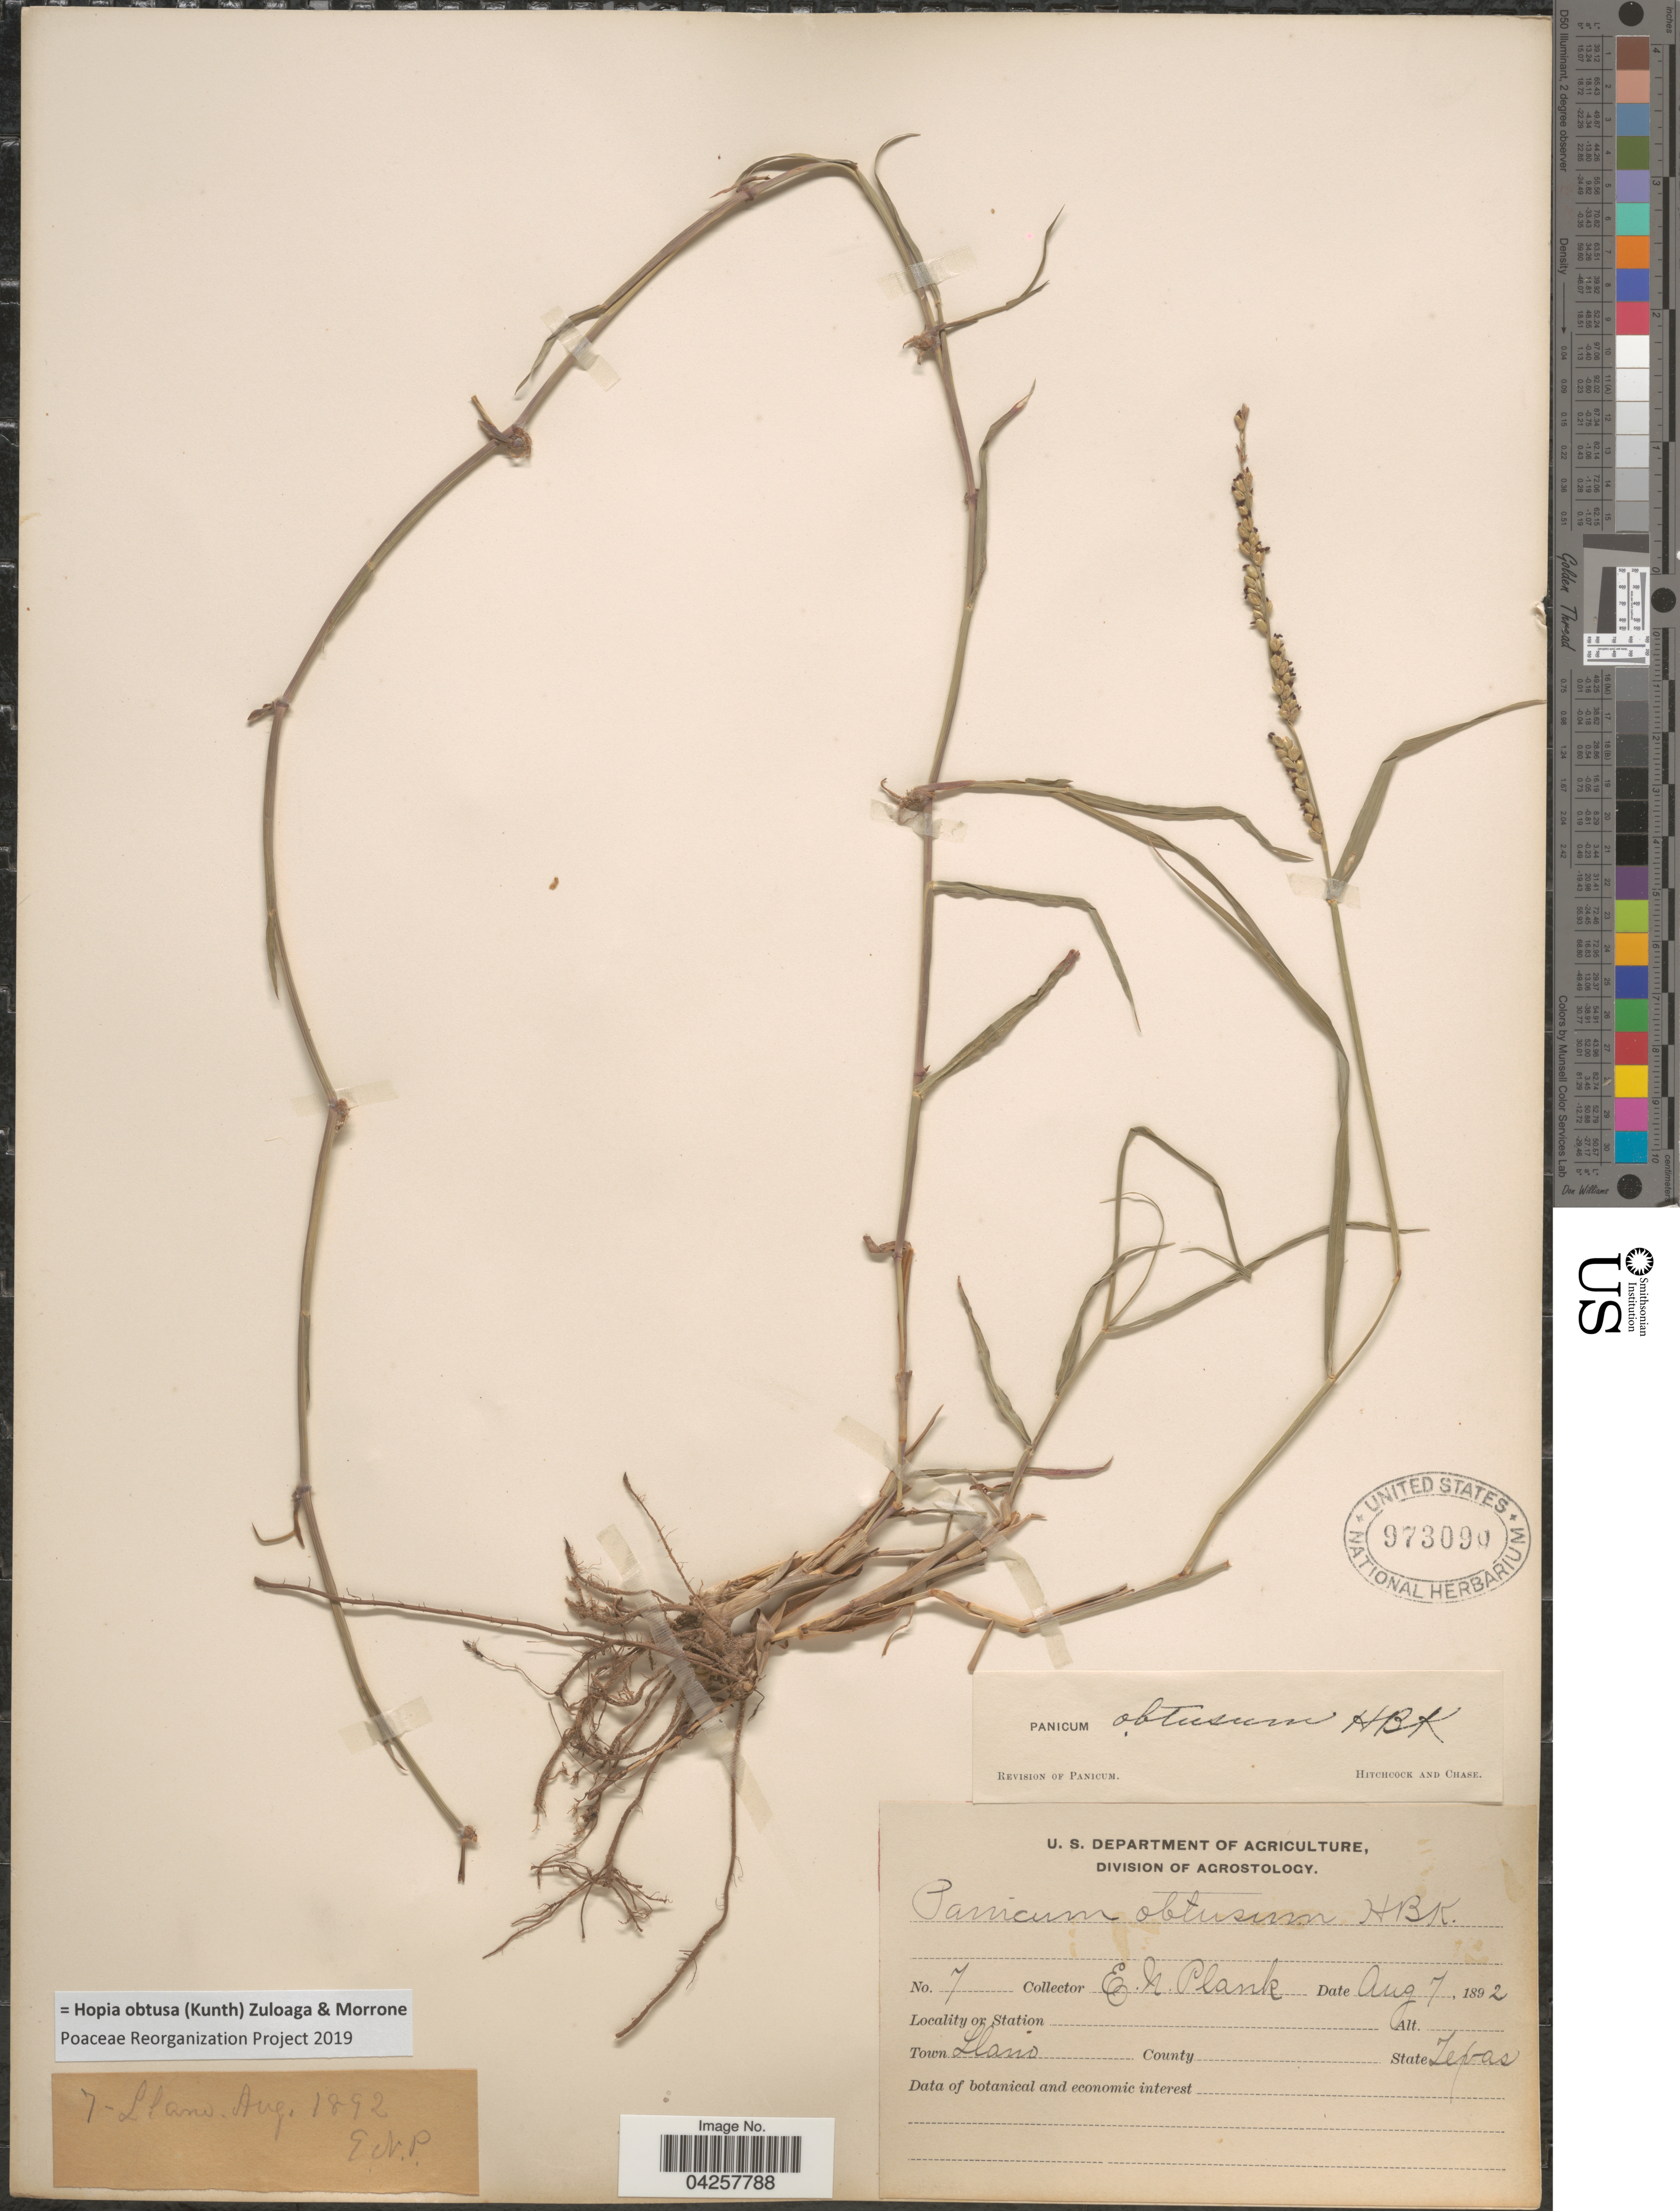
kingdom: Plantae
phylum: Tracheophyta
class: Liliopsida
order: Poales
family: Poaceae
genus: Hopia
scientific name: Hopia obtusa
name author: (Kunth) Zuloaga & Morrone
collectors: E. Plank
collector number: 7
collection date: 1892-08-07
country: United States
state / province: Texas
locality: Town Llano.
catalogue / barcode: US 973090